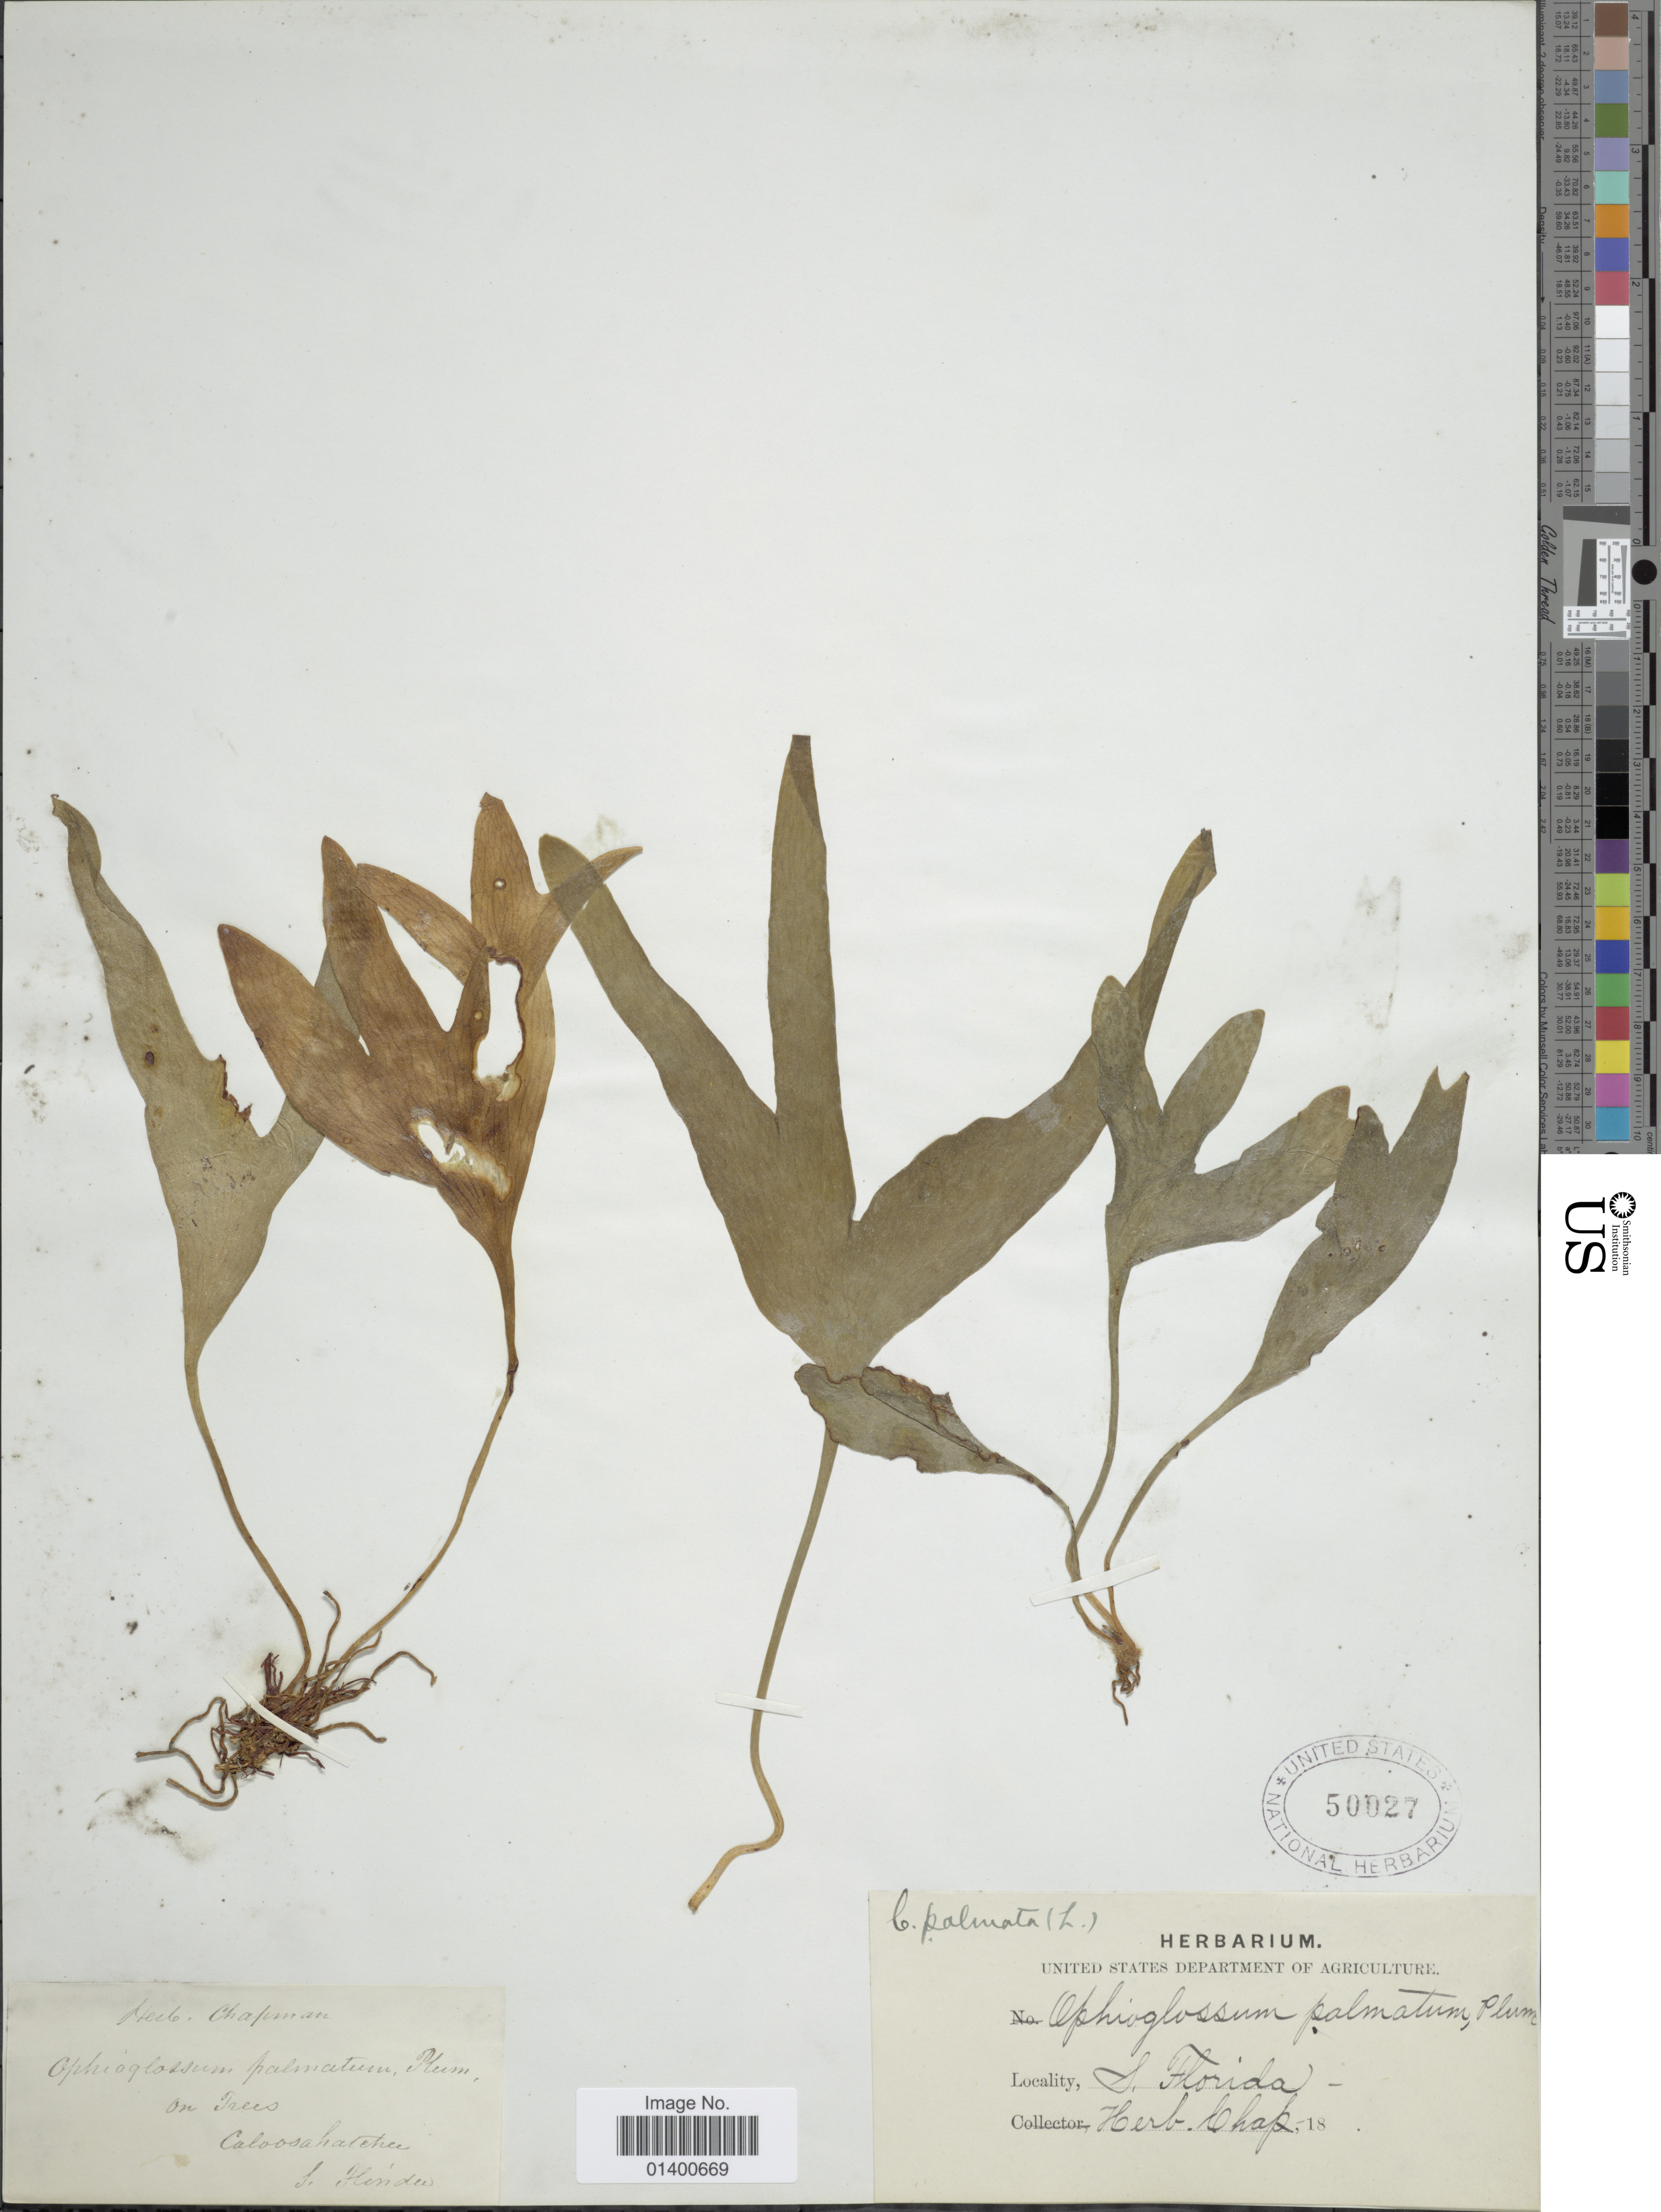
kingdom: Plantae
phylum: Tracheophyta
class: Polypodiopsida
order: Ophioglossales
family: Ophioglossaceae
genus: Cheiroglossa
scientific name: Cheiroglossa palmata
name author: (L.) C. Presl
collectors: ex herb. Chapman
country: United States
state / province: Florida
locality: S. Florida, Caloosahatchee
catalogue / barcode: US 50027